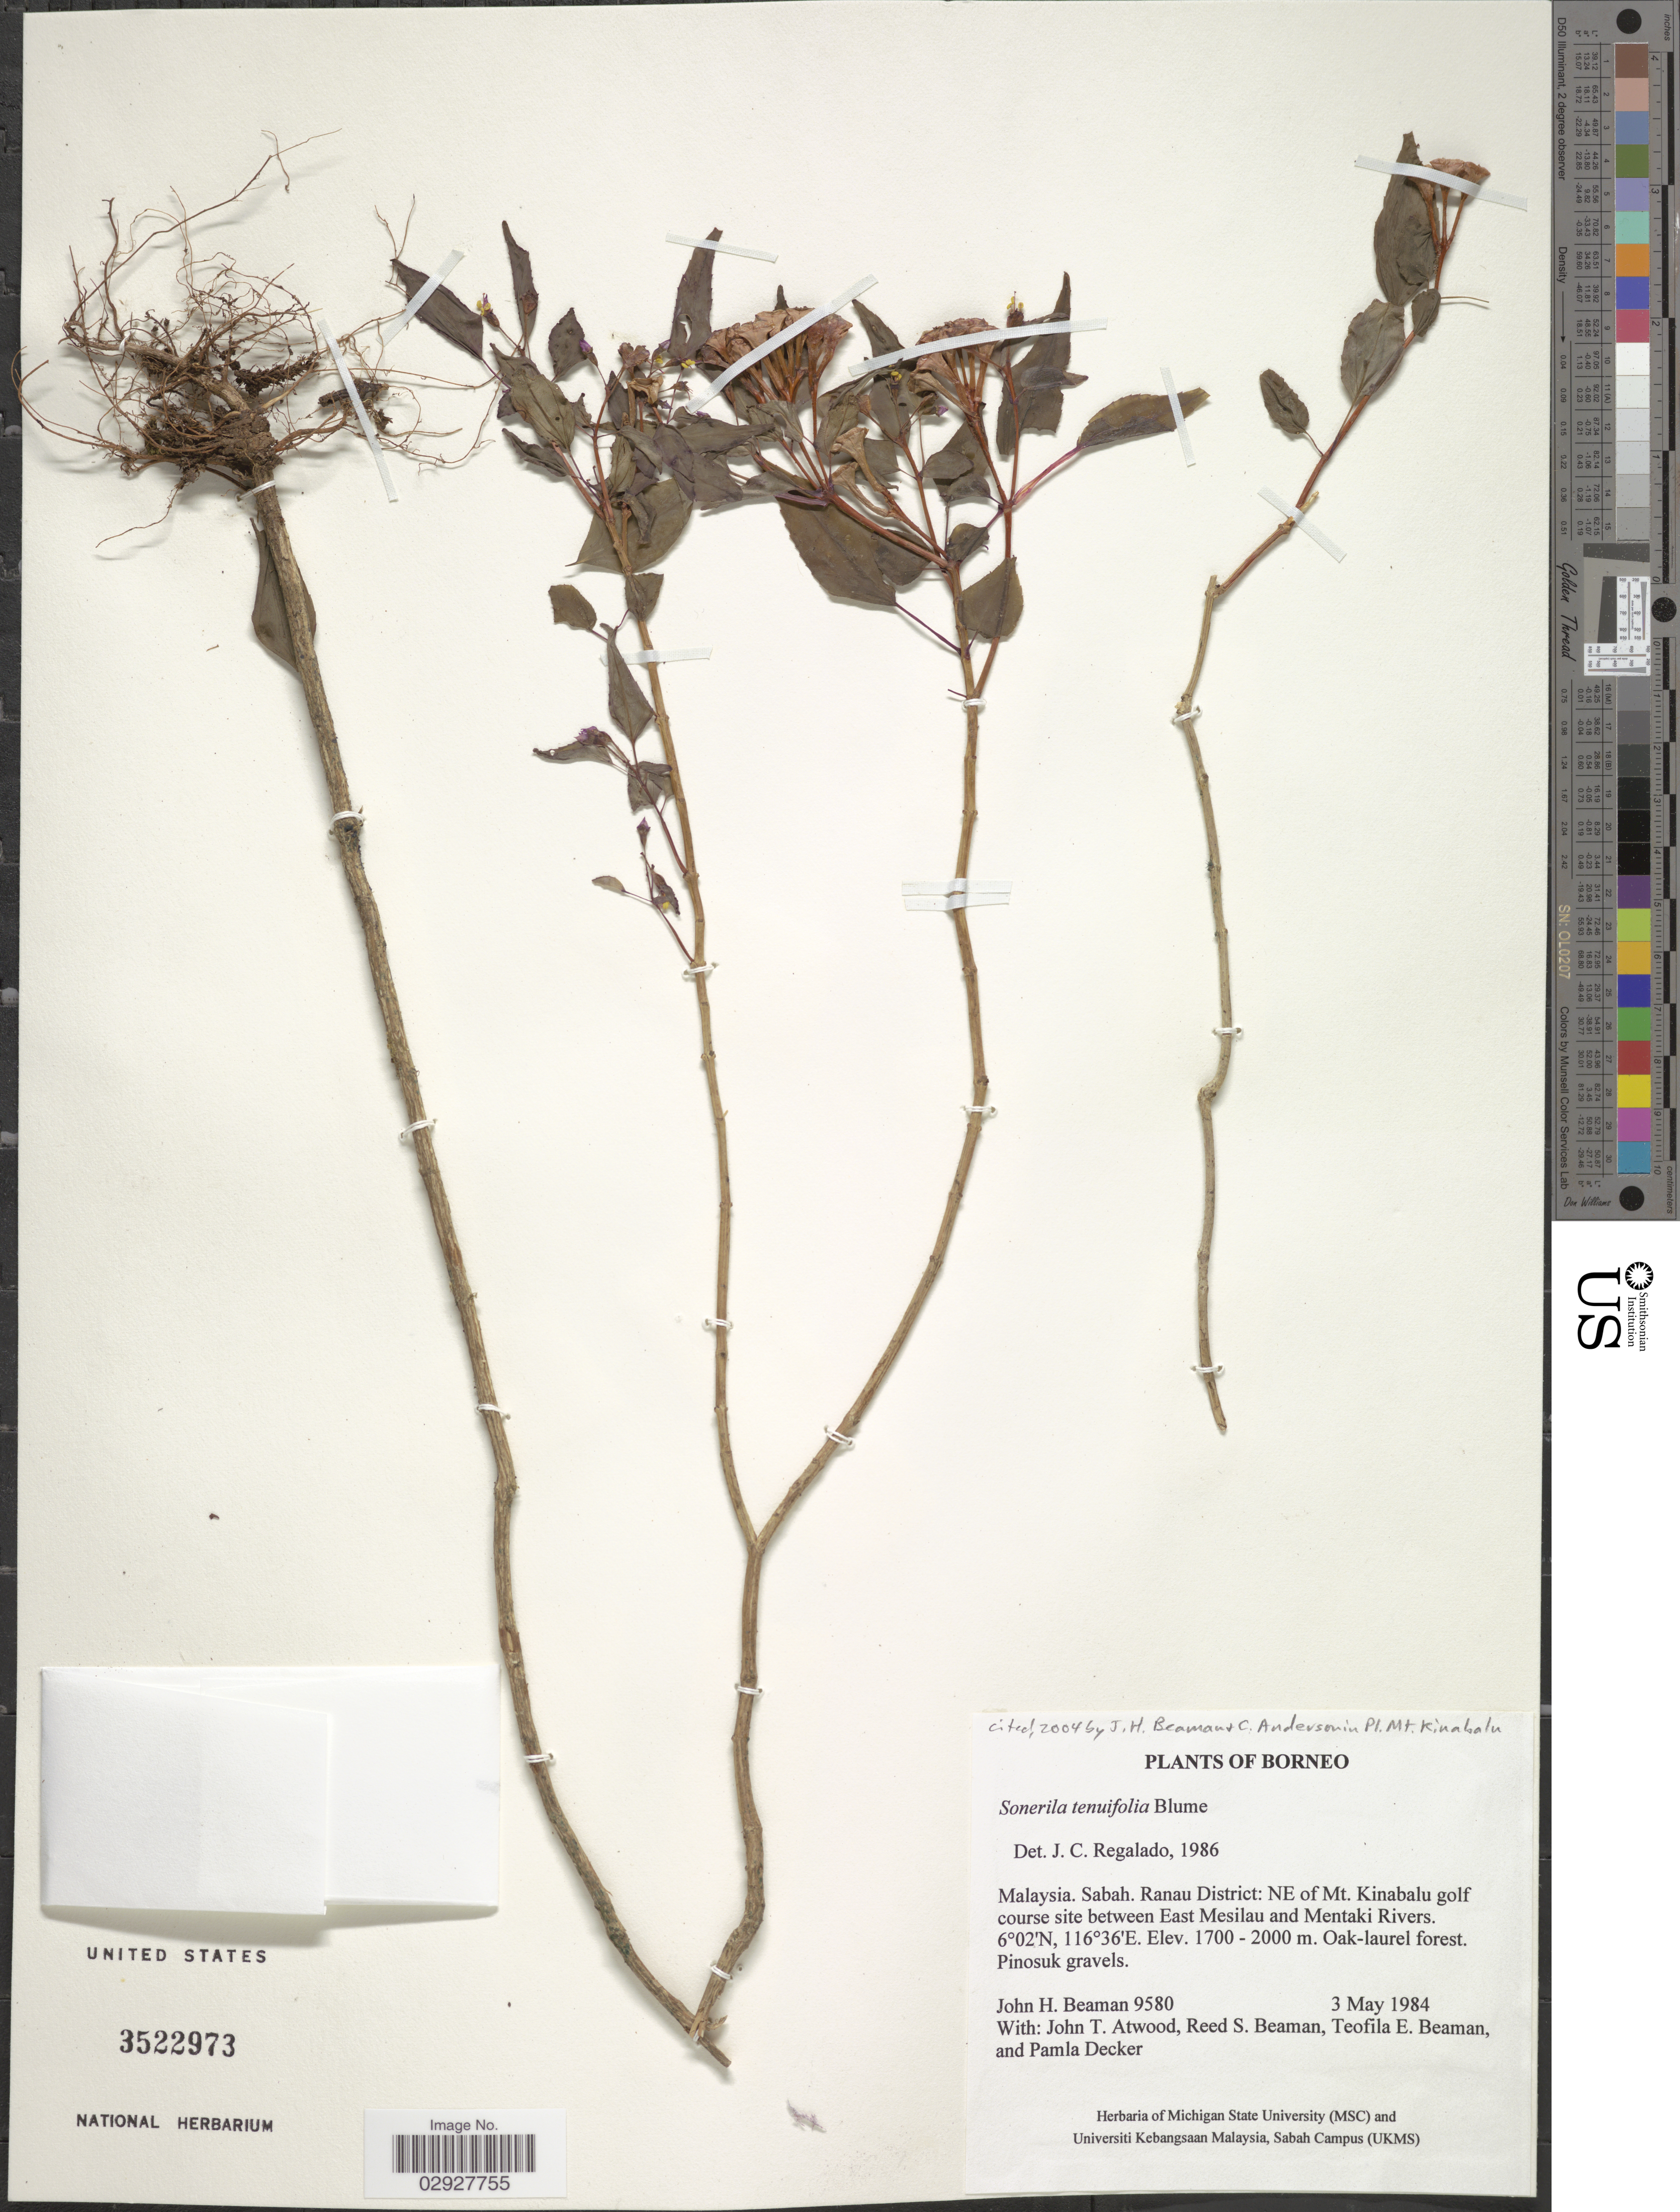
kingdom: Plantae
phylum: Tracheophyta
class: Magnoliopsida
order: Myrtales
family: Melastomataceae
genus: Sonerila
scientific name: Sonerila tenuifolia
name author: Blume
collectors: J. H. Beaman, J. T. Atwood, R. S. Beaman, T. E. Beaman & P. Decker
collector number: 9580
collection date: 1984-05-03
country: Malaysia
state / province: Sabah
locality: Borneo. Ranau District: NE of Mt. Kinabalu golf course site between East Mesilau and Mentaki Rivers.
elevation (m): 1700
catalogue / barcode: US 3522973